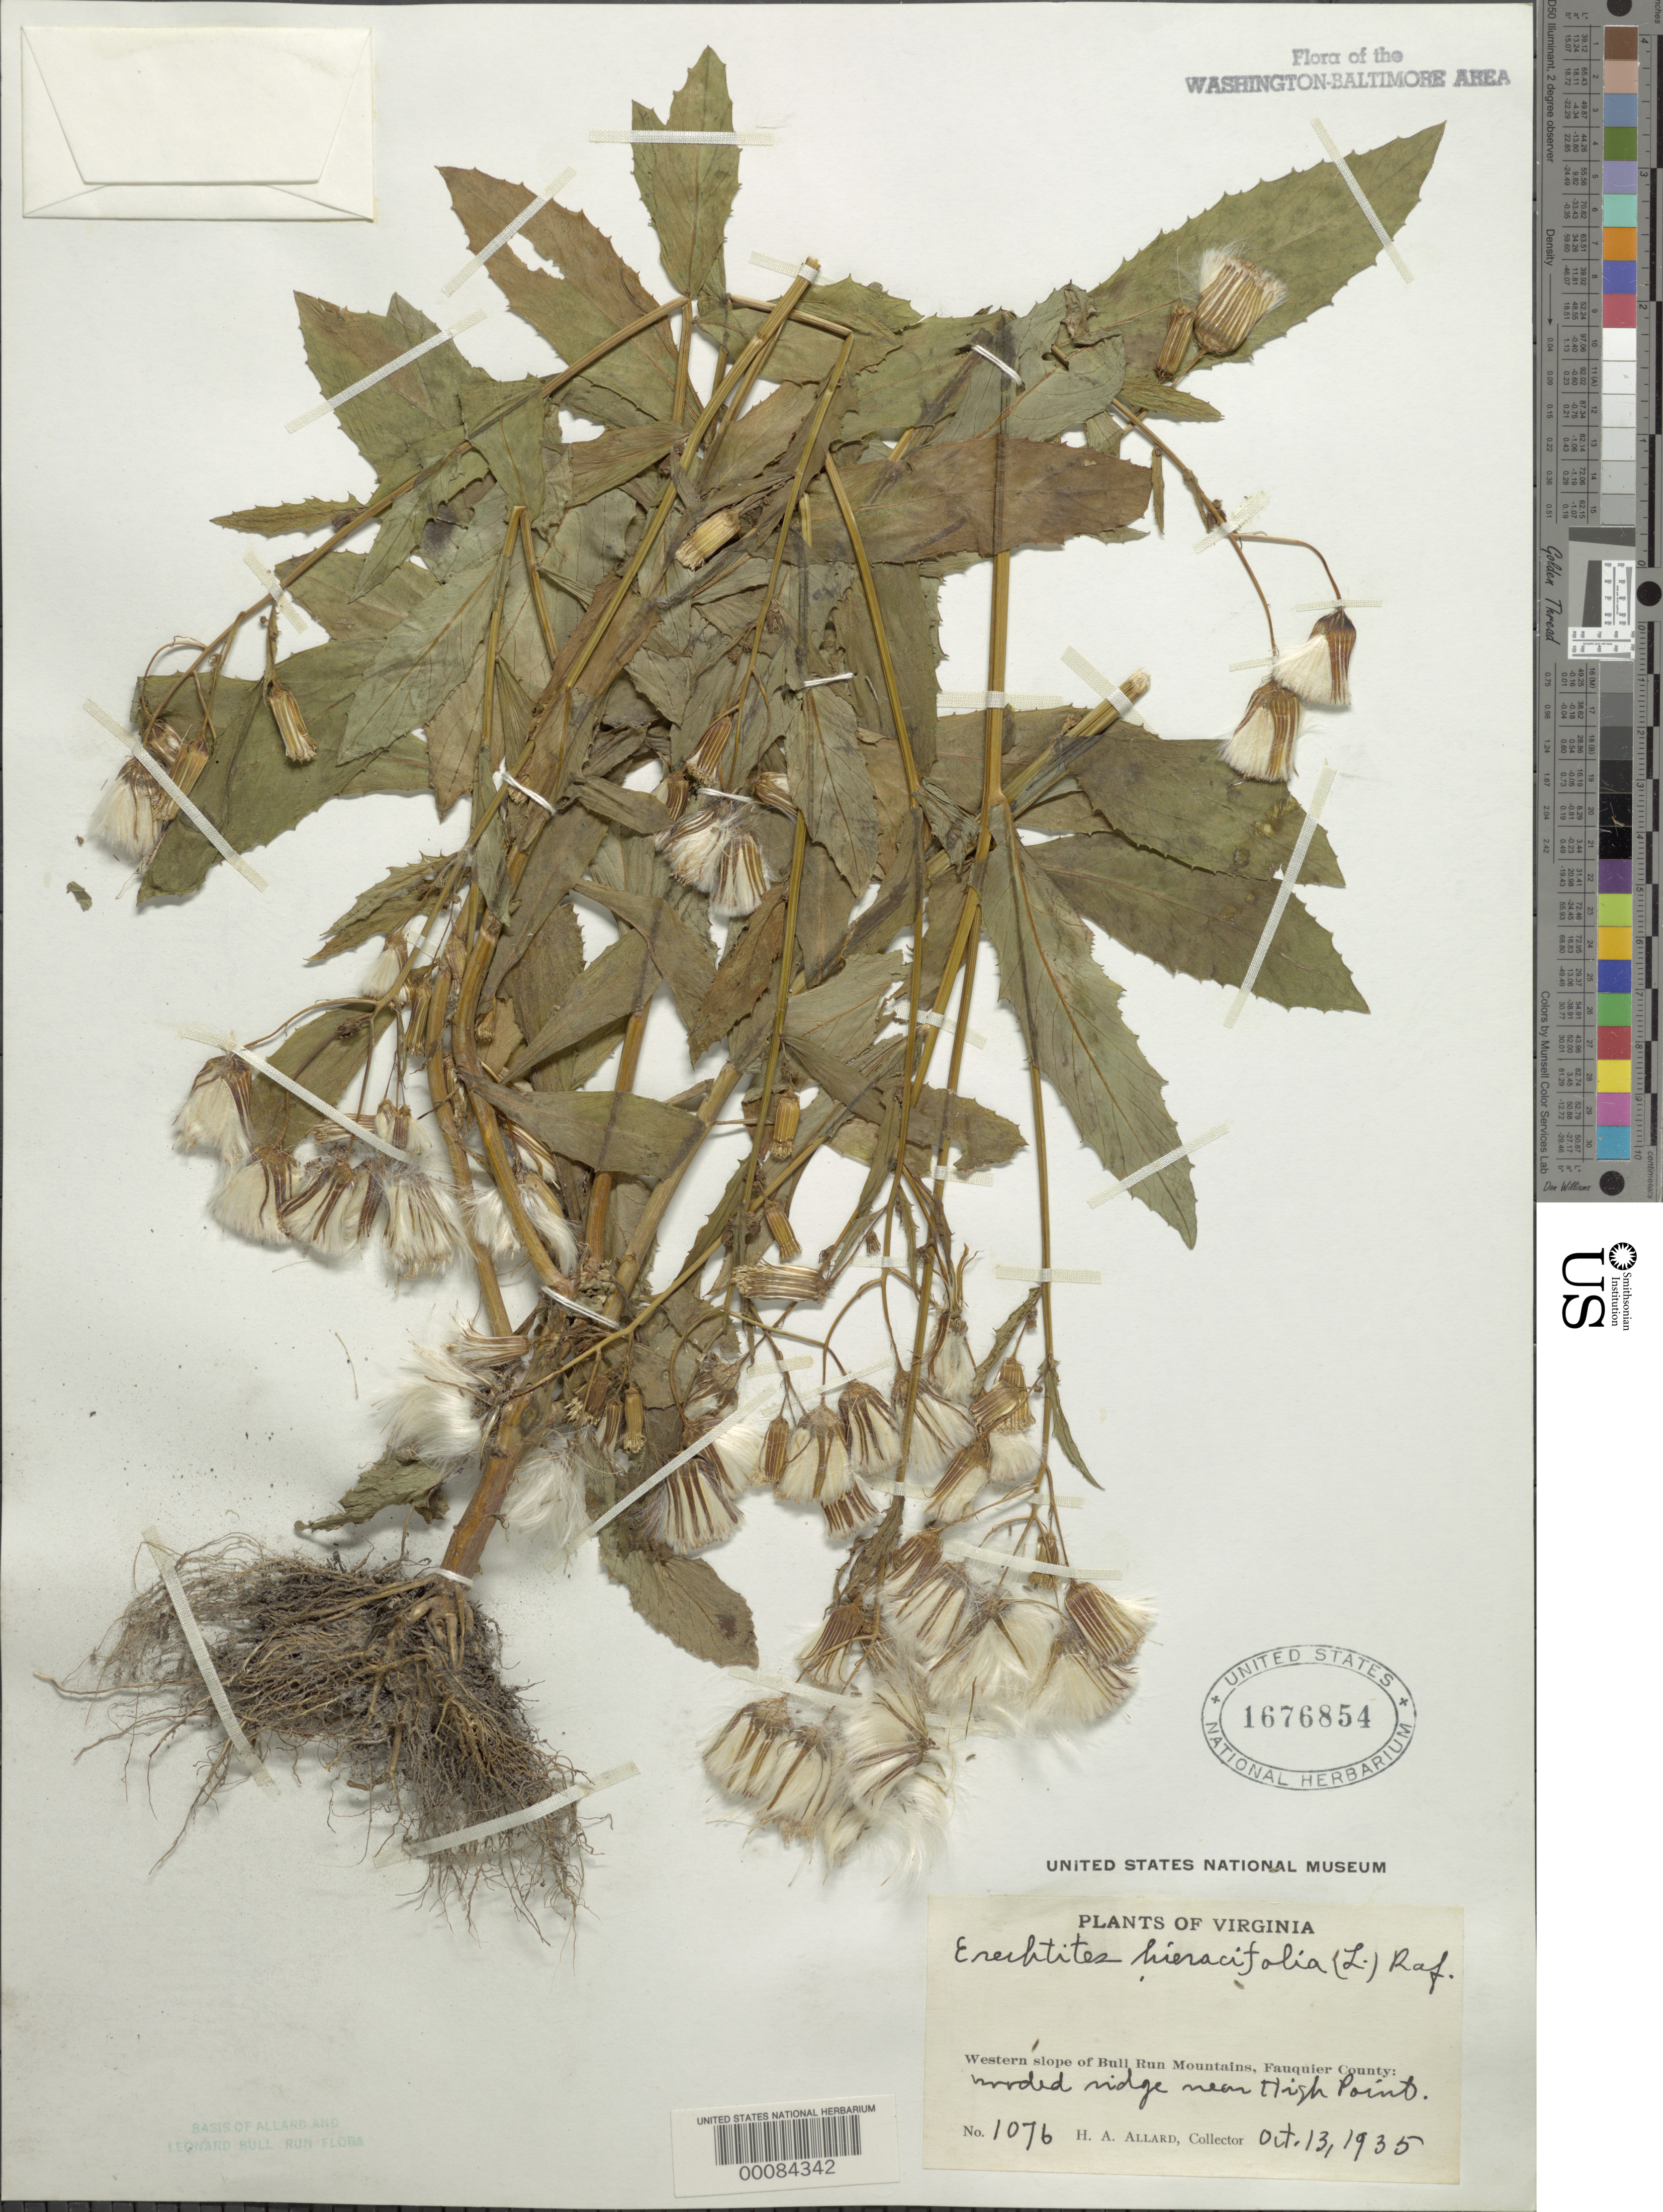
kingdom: Plantae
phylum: Tracheophyta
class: Magnoliopsida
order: Asterales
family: Asteraceae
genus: Erechtites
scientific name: Erechtites hieraciifolius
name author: (L.) Raf. ex DC.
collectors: H. A. Allard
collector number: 1076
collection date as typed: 13 Oct 1935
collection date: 1935-10-13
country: United States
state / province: Virginia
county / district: Fauquier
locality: Near High Point Ridge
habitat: Woods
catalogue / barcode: US 1676854